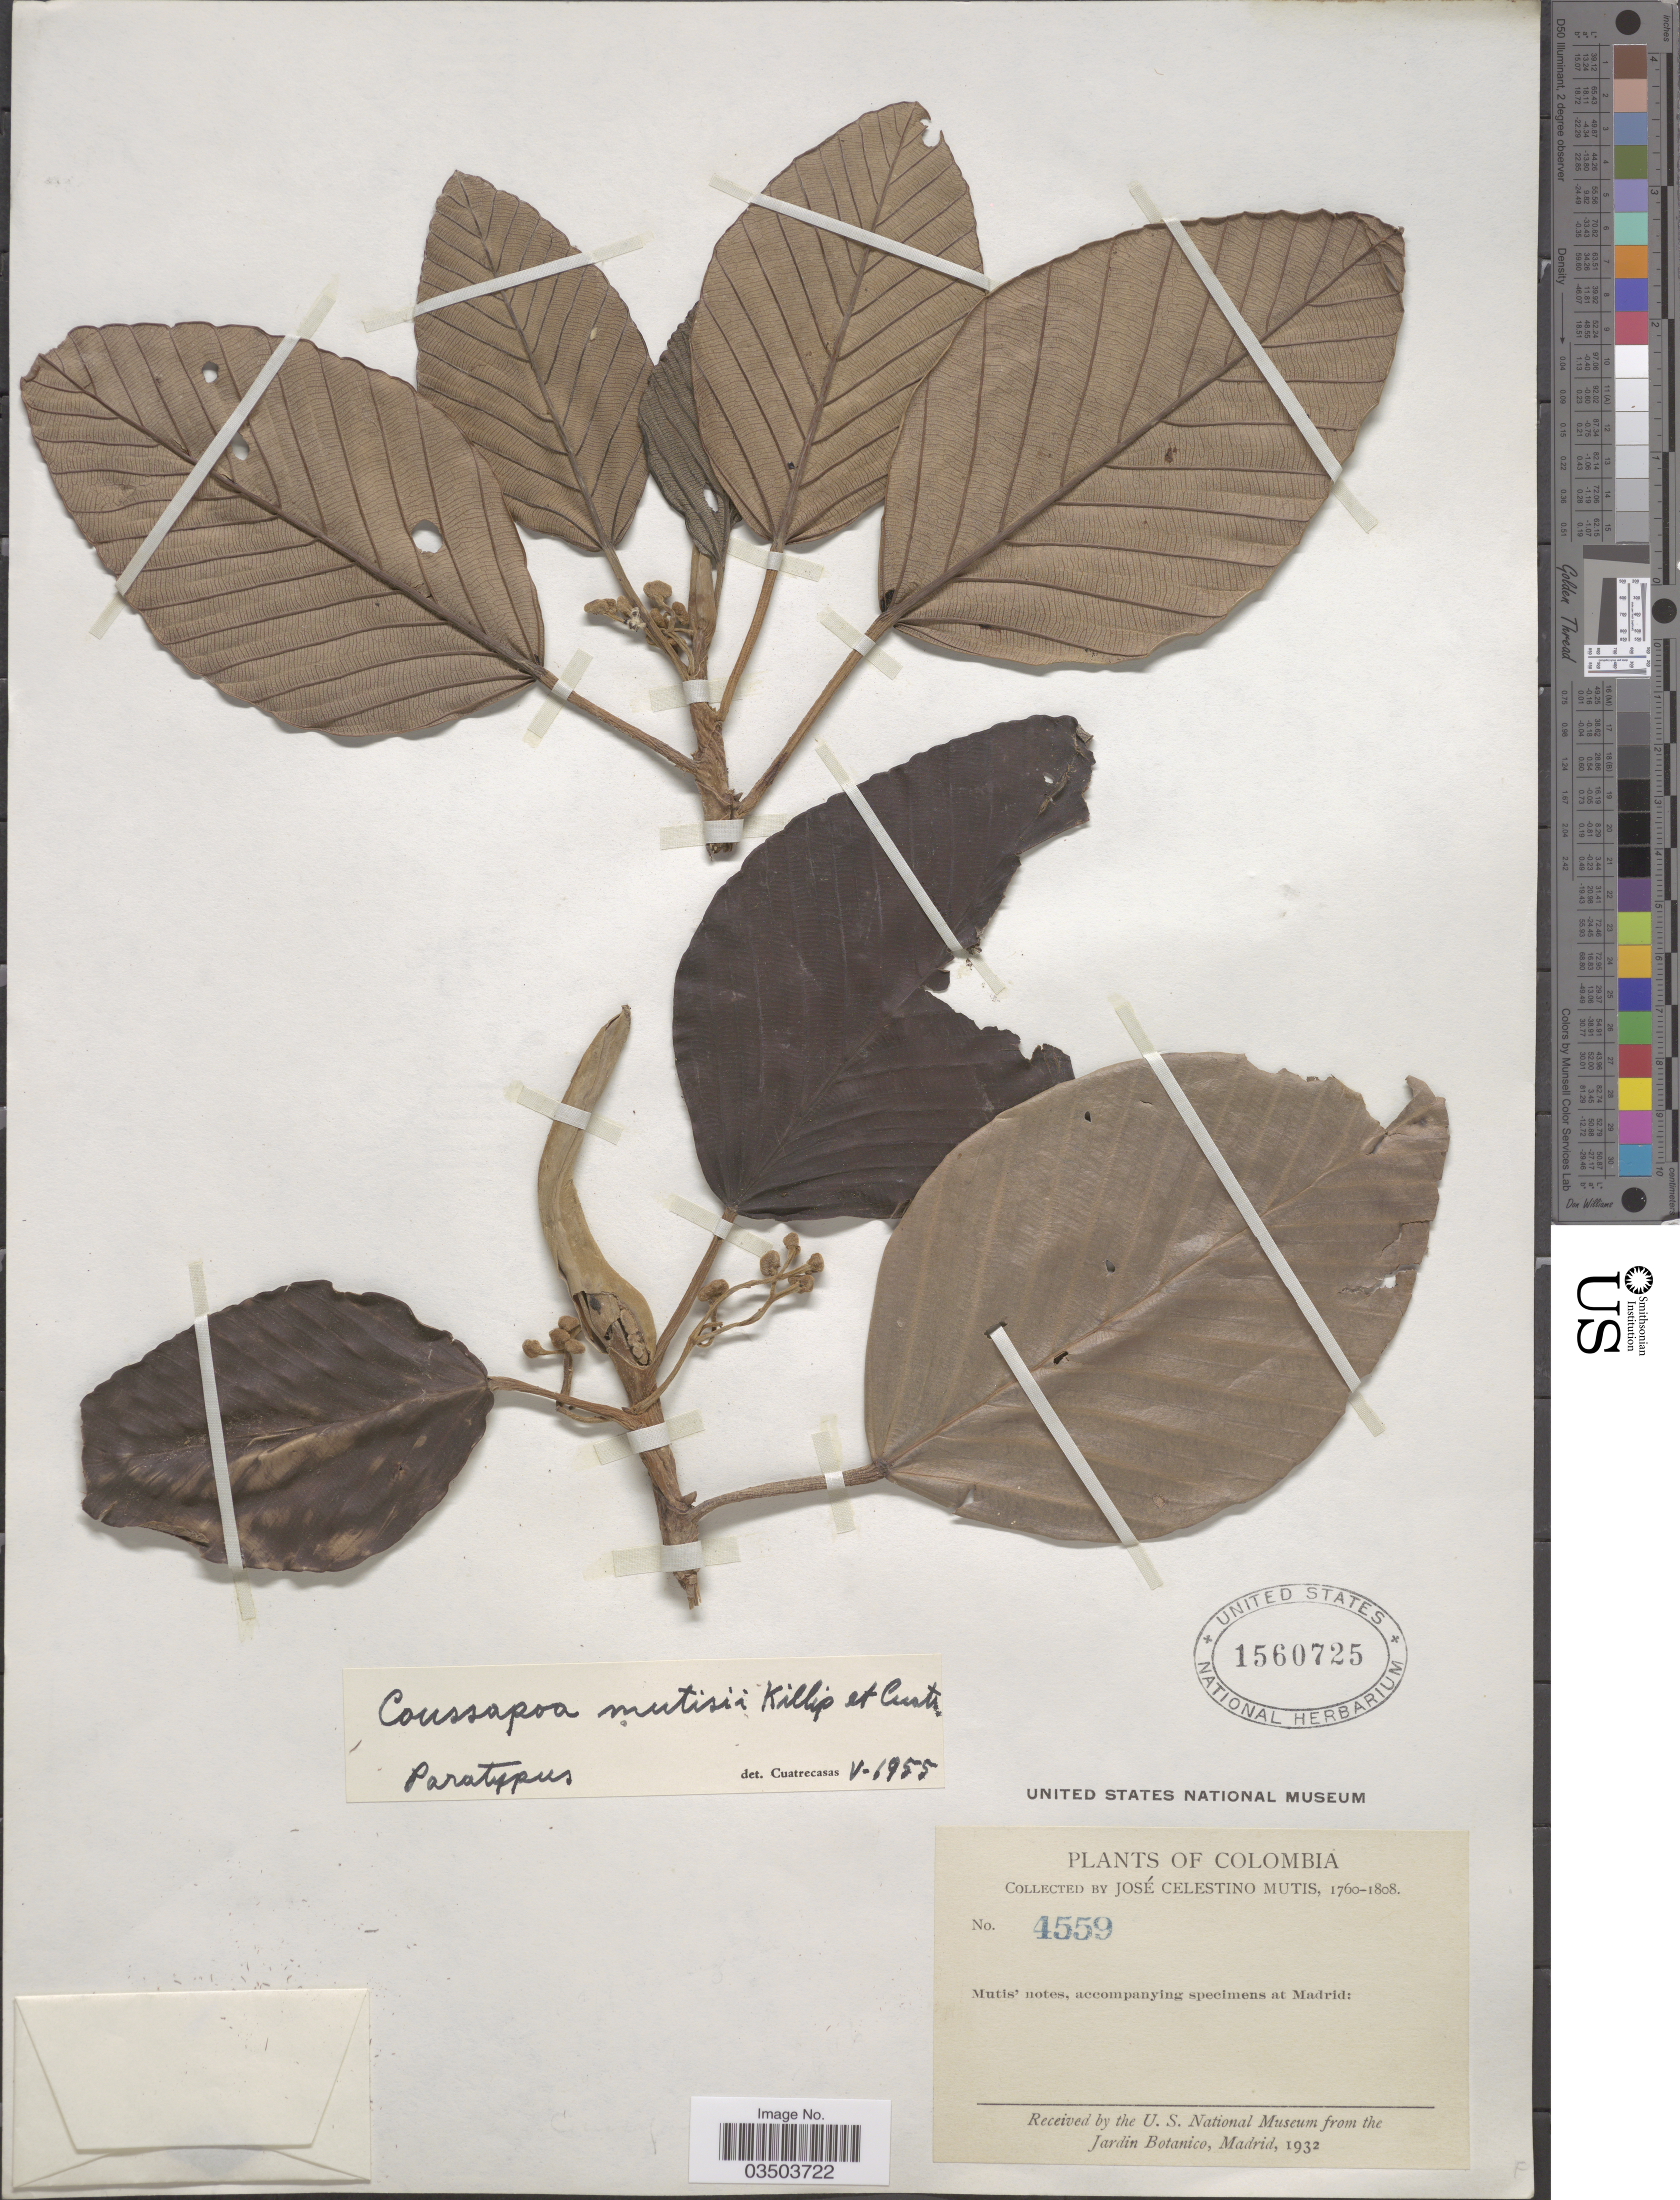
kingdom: Plantae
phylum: Tracheophyta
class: Magnoliopsida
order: Rosales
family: Urticaceae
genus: Coussapoa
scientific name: Coussapoa villosa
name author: Poepp. & Endl.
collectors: J. C. B. Mutis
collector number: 4559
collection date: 1760/1808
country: Colombia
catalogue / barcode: US 1560725